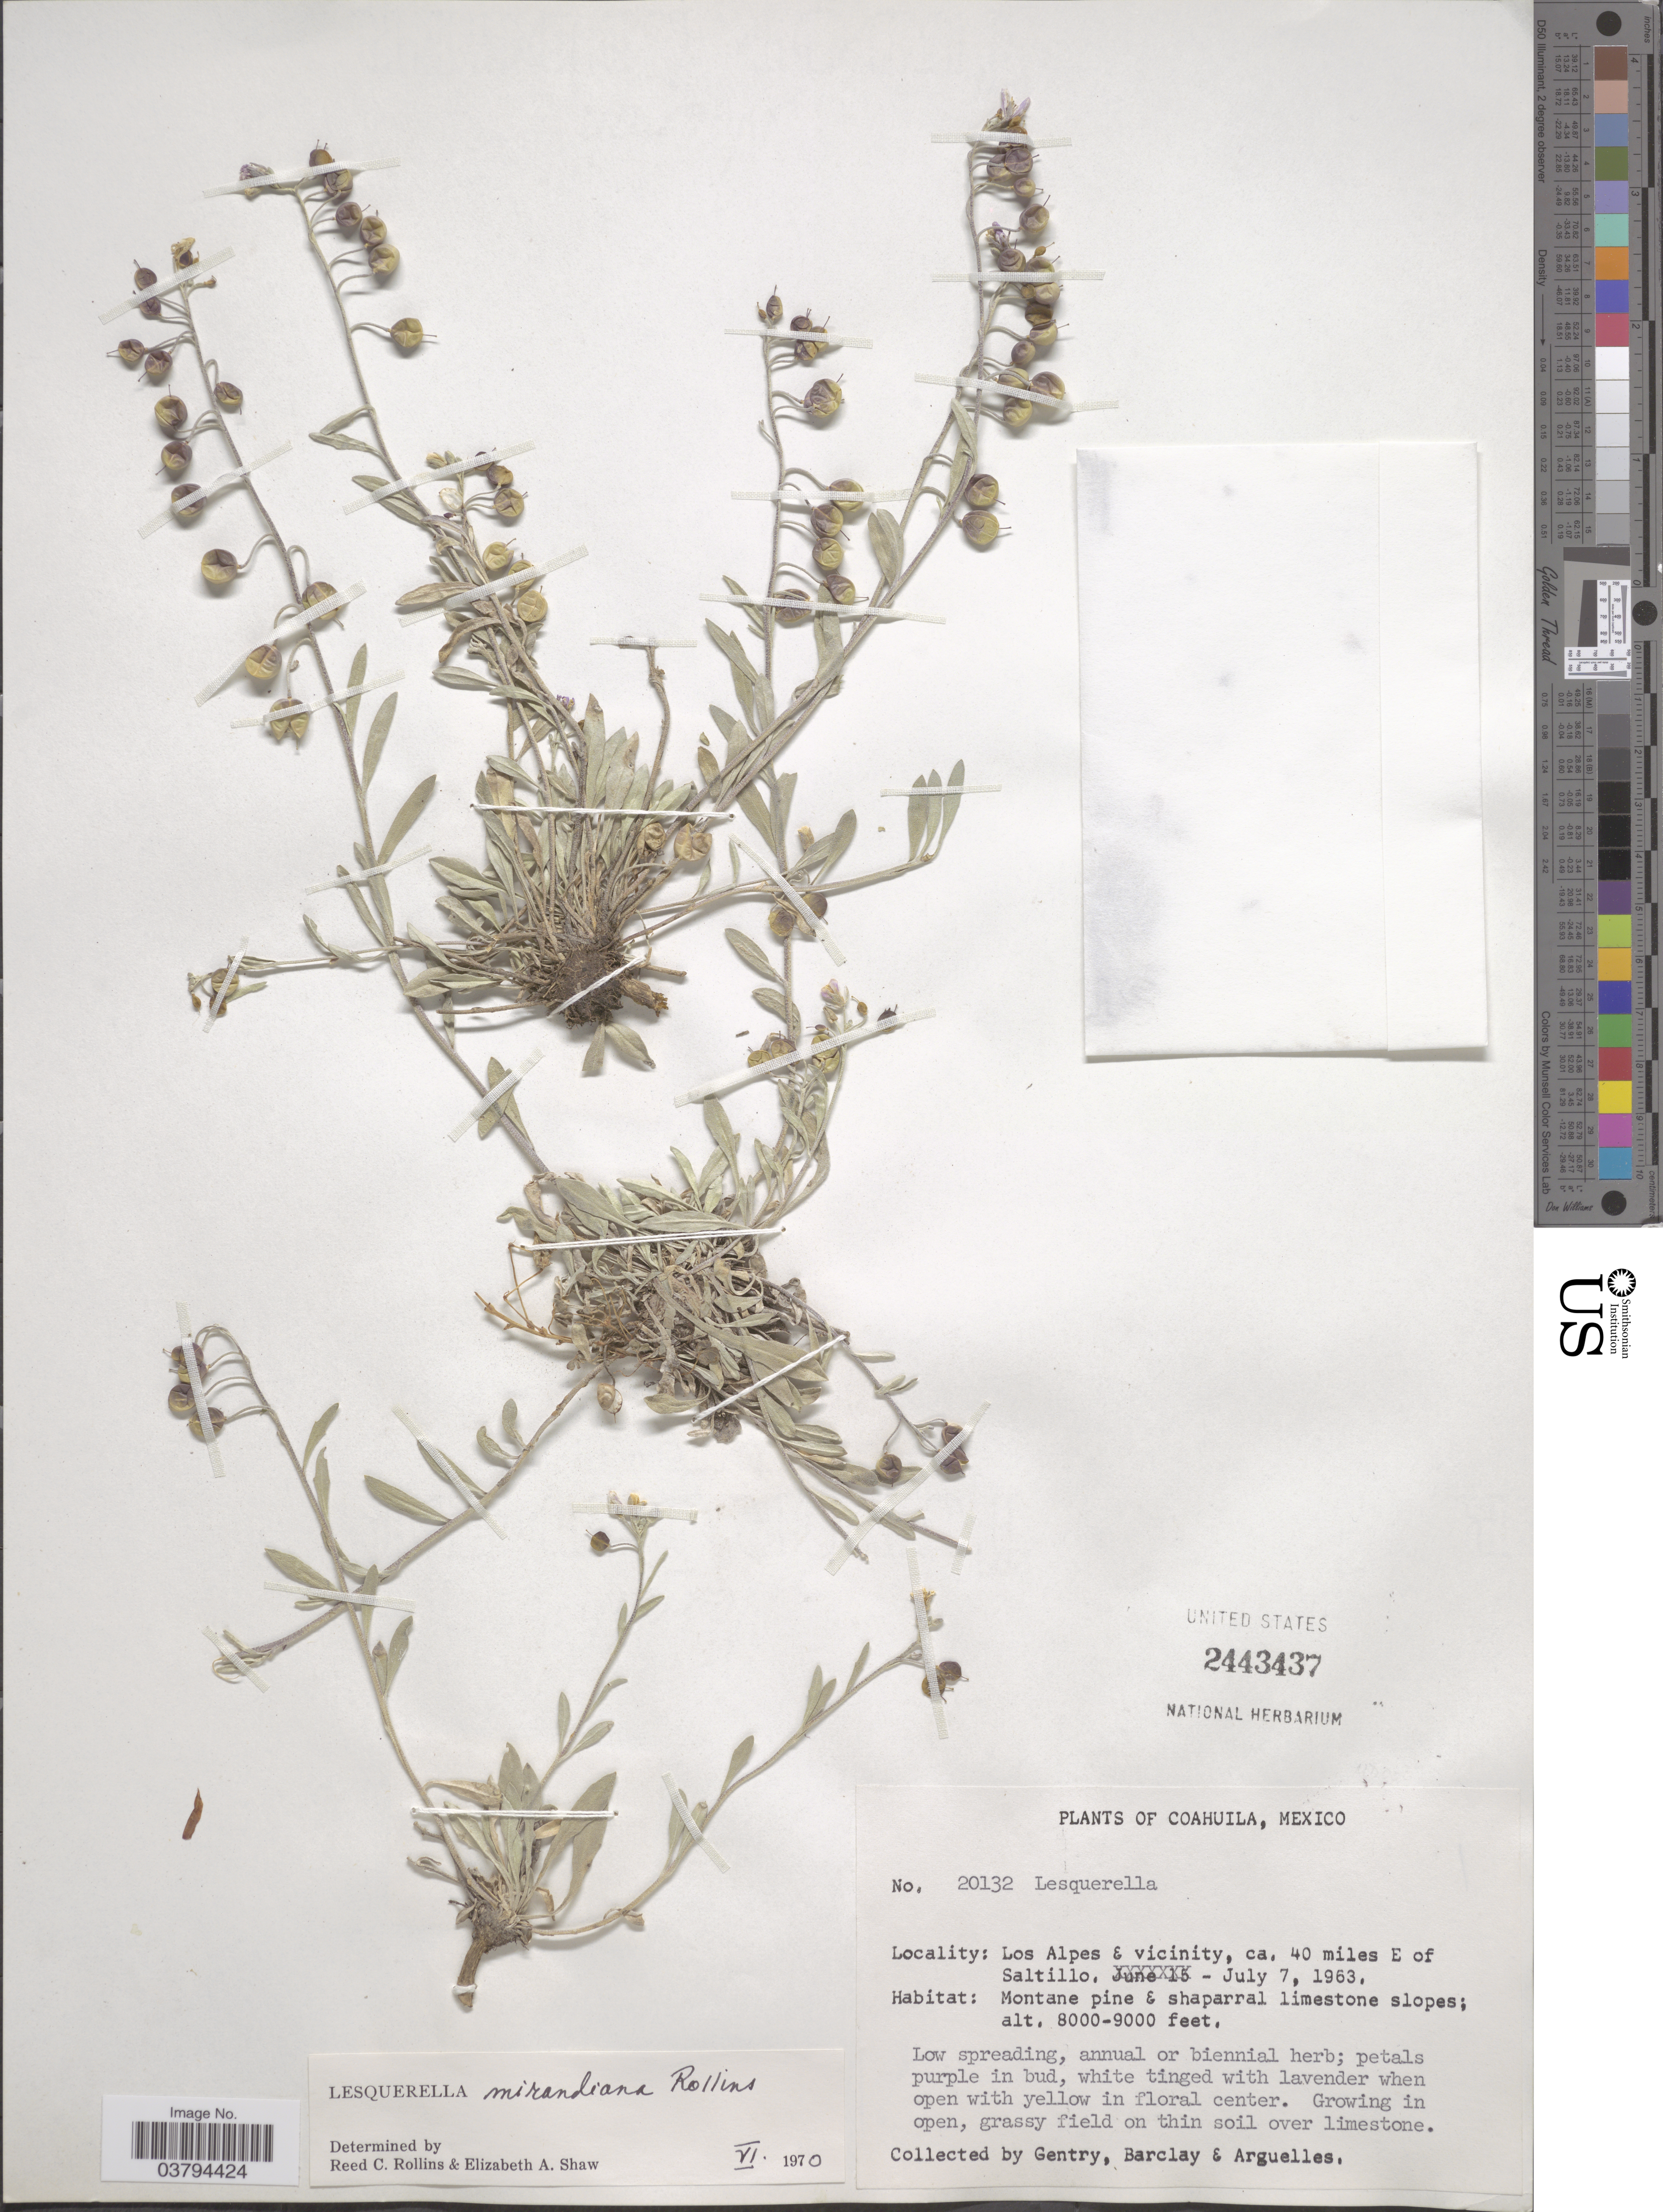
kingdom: Plantae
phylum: Tracheophyta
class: Magnoliopsida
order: Brassicales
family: Brassicaceae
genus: Lesquerella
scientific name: Lesquerella mirandiana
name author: Rollins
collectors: Gentry, --, -- Barclay & Arguelles, --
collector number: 20132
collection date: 1963-07-07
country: Mexico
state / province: Coahuila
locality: Los Alpes & vicinity, ca. 40 miles E of Saltillo.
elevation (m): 2438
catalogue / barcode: US 2443437